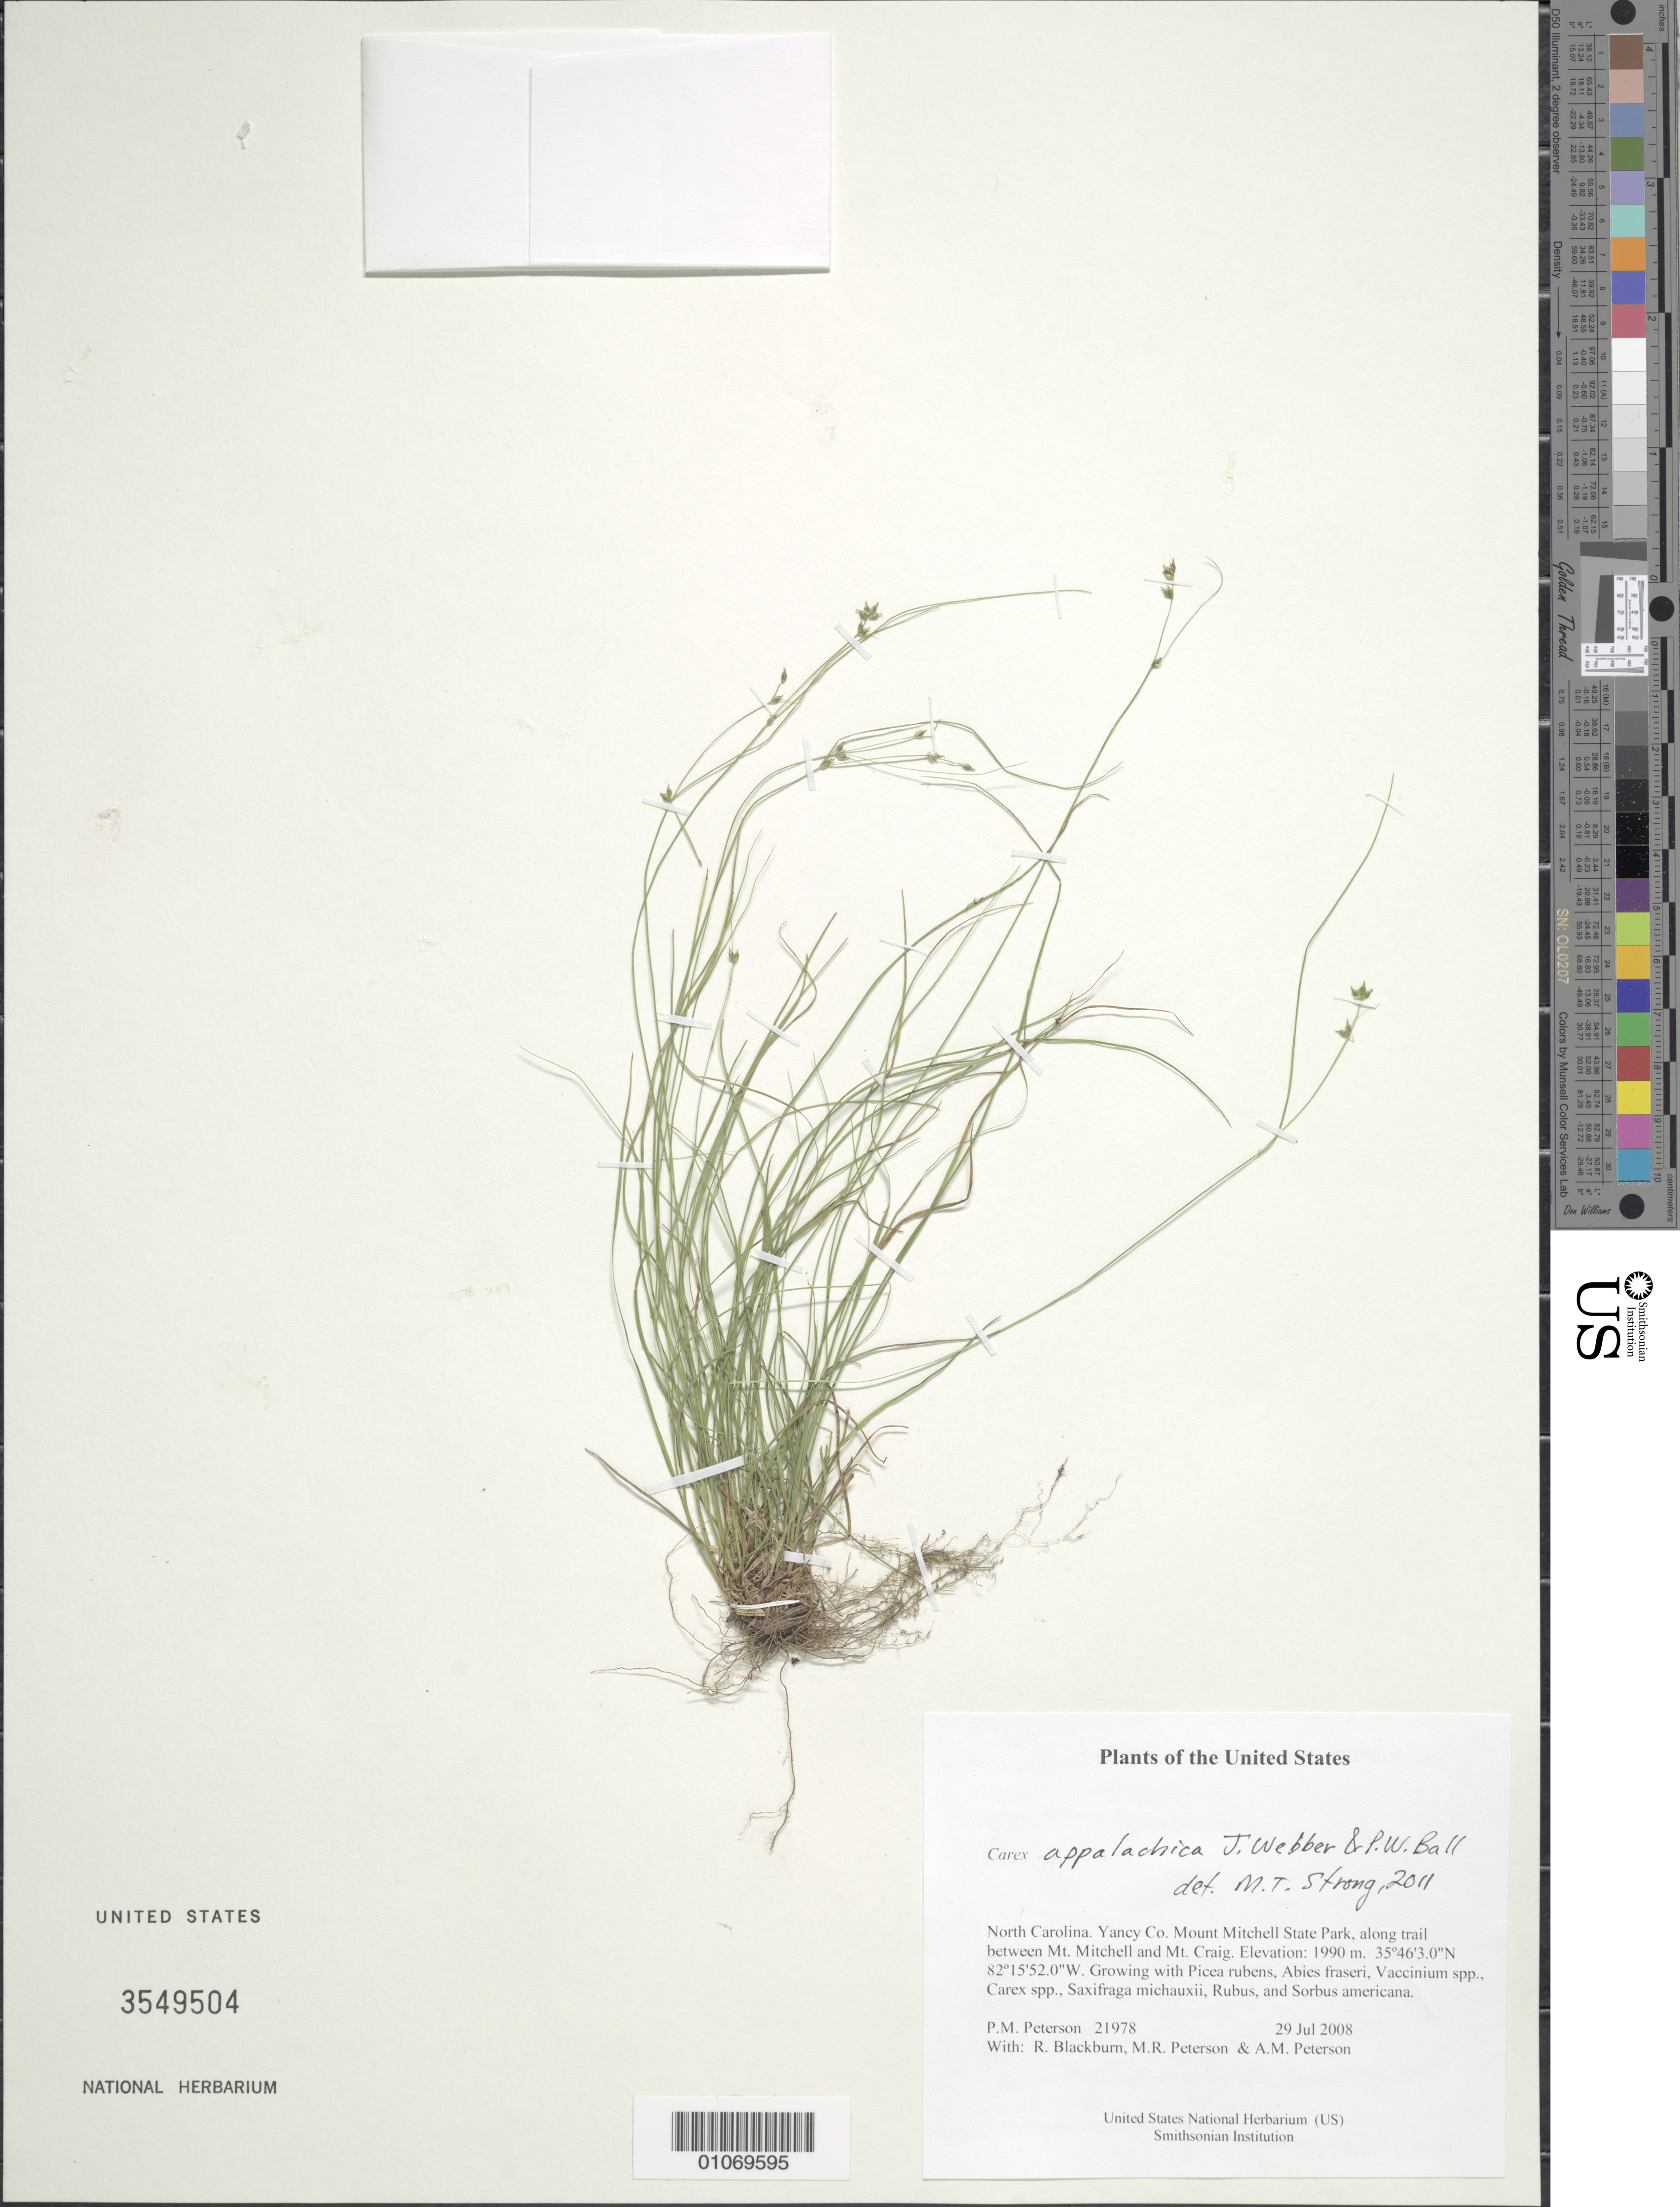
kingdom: Plantae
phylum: Tracheophyta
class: Liliopsida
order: Poales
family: Cyperaceae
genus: Carex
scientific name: Carex appalachica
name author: J.M. Webber & P.W. Ball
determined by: Strong, Mark T., (BOT), Smithsonian Institution - National Museum of Natural History (UNITED STATES)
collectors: P. M. Peterson, R. Blackburn, M. Peterson & A. M. Peterson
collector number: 21978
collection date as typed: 29 Jul 2008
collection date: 2008-07-29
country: United States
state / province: North Carolina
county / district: Yancy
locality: Mount Mitchell State Park, along trail between Mt. Mitchell and Mt. Craig.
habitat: Growing with Picea rubens, Abies fraseri, Vaccinium spp., Carex spp., Saxifraga michauxii, Rubus, and Sorbus americana.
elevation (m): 1990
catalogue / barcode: US 3549504